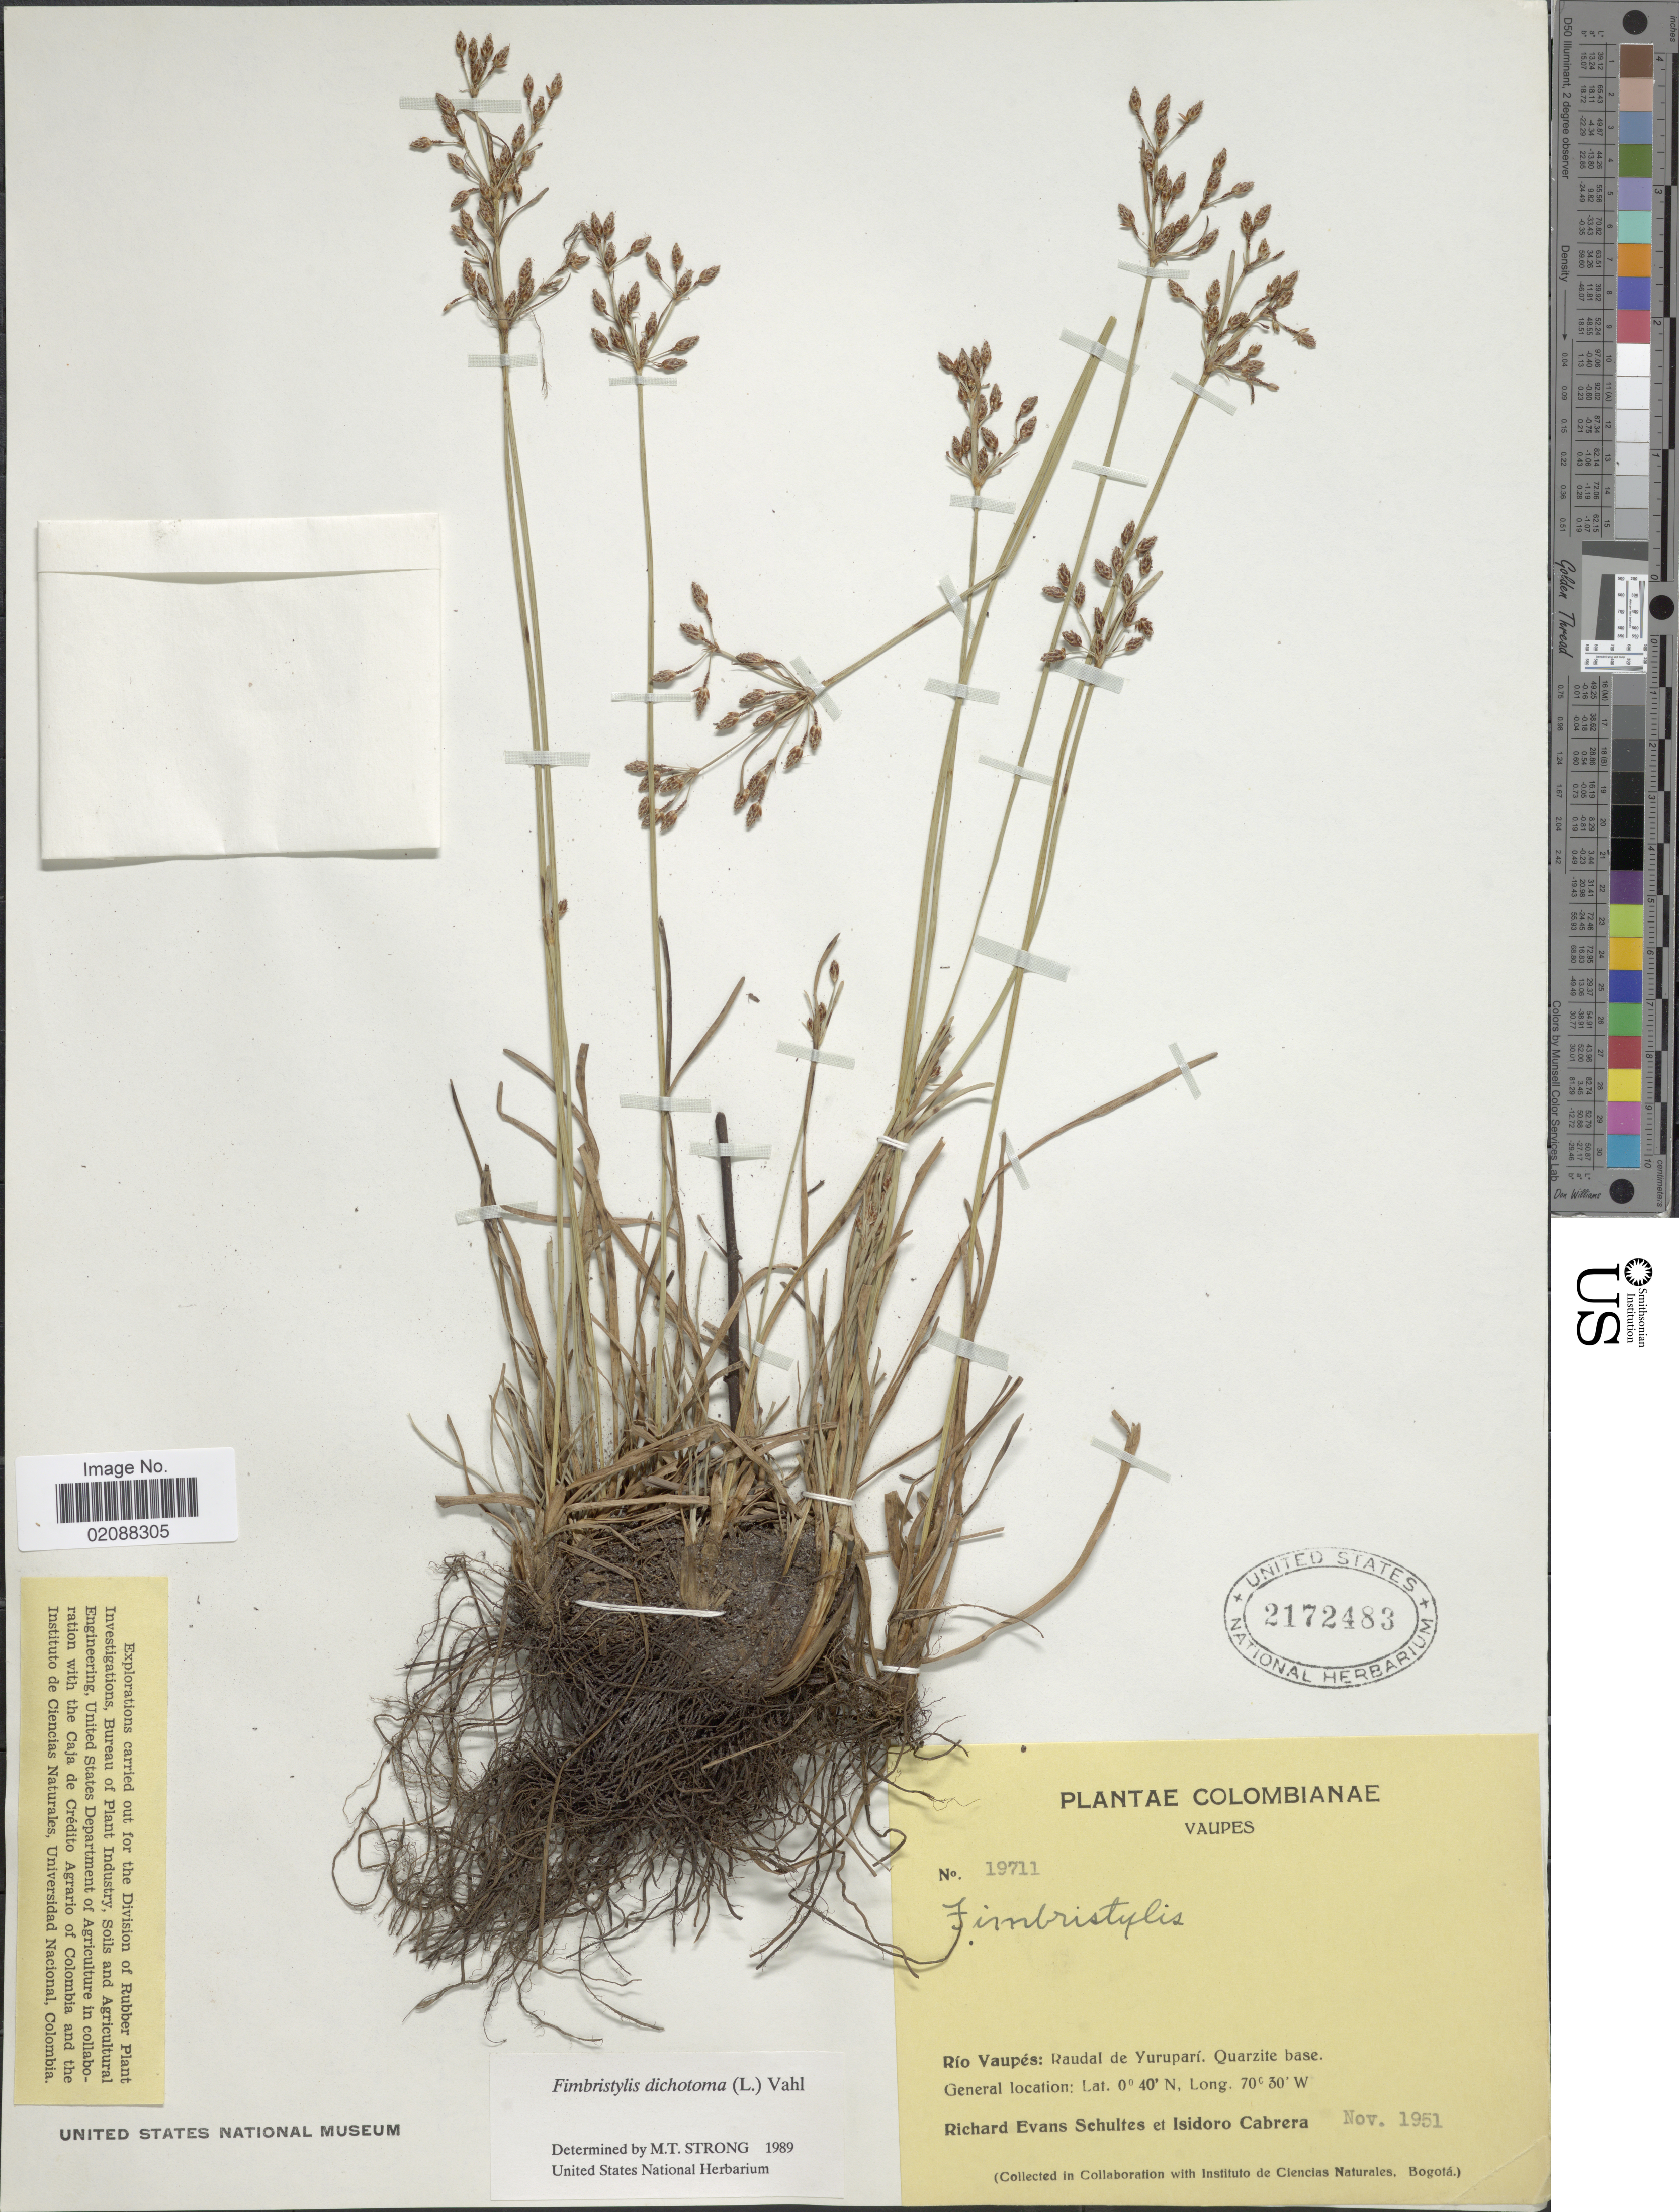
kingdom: Plantae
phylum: Tracheophyta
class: Liliopsida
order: Poales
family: Cyperaceae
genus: Fimbristylis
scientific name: Fimbristylis dichotoma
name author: (L.) Vahl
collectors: R. E. Schultes & I. Cabrera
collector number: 19711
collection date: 1951-11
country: Colombia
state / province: Vaupés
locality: Rio Vaupes, Raudal de Yurupari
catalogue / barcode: US 2172483